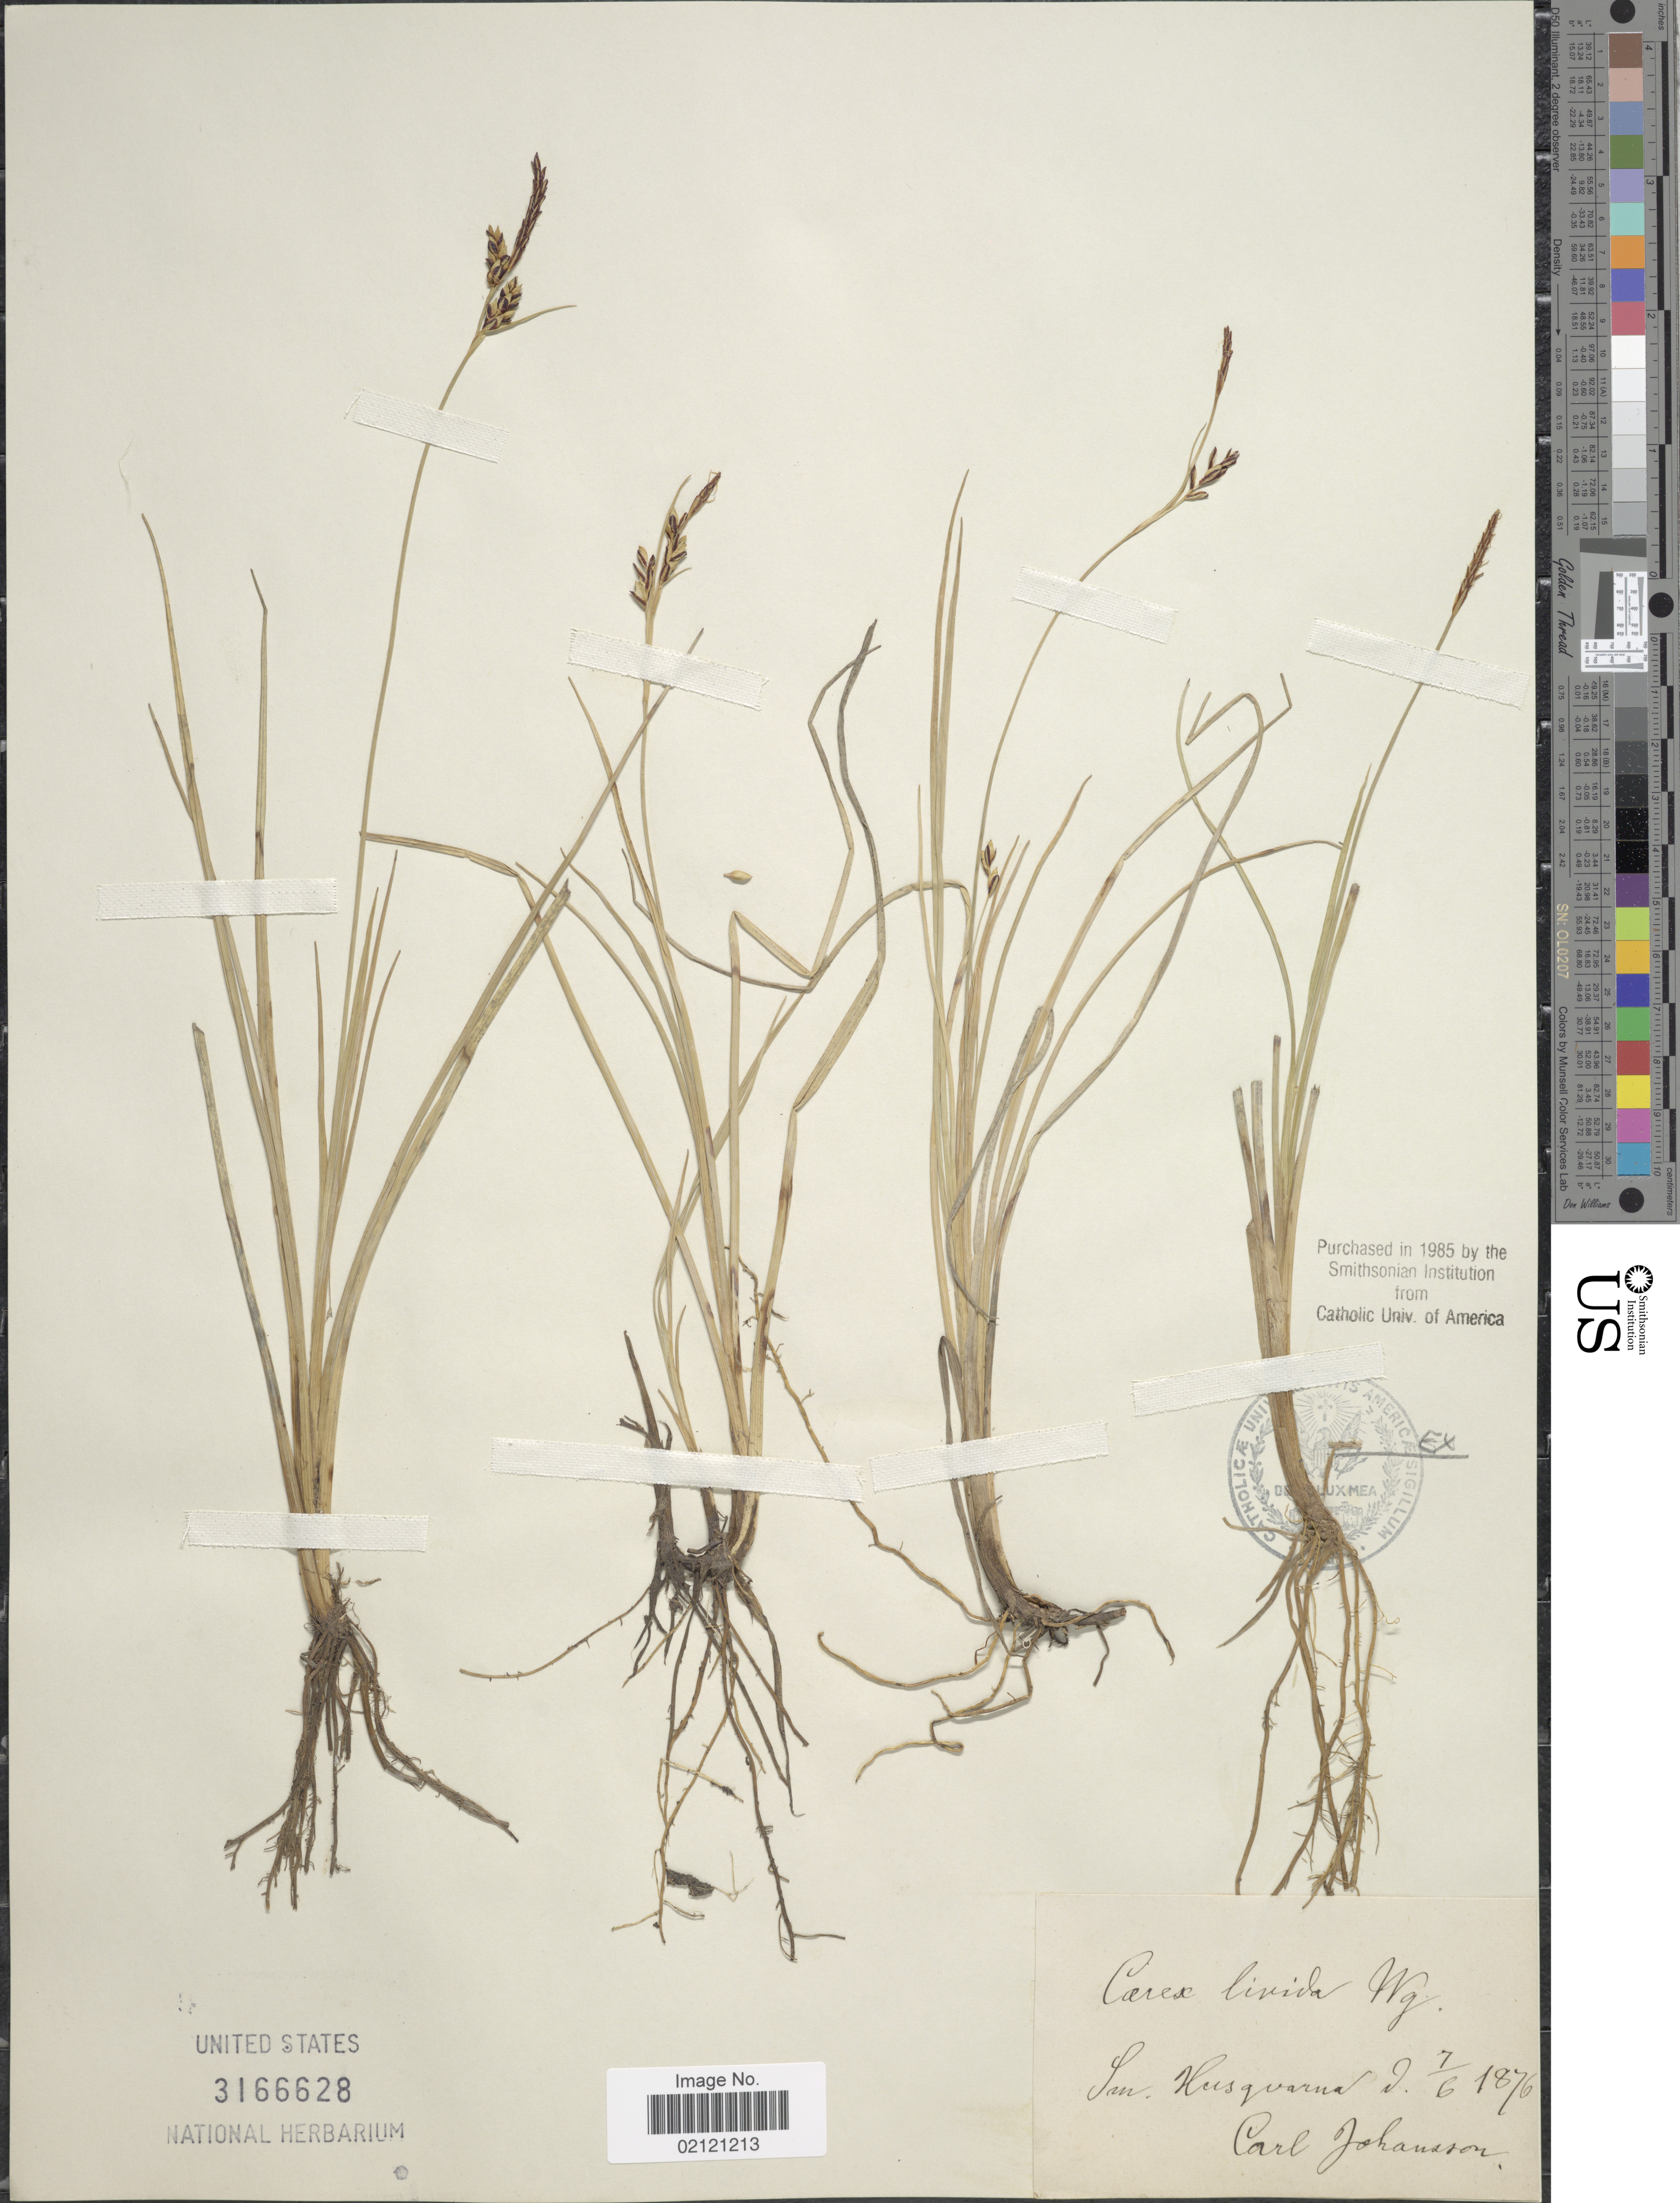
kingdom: Plantae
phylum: Tracheophyta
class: Liliopsida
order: Poales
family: Cyperaceae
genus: Carex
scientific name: Carex livida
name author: (Wahlenb.) Willd.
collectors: C. Johanson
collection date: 1876-06-07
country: Sweden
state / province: Jönköping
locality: Sm Husqvarna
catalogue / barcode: US 3166628